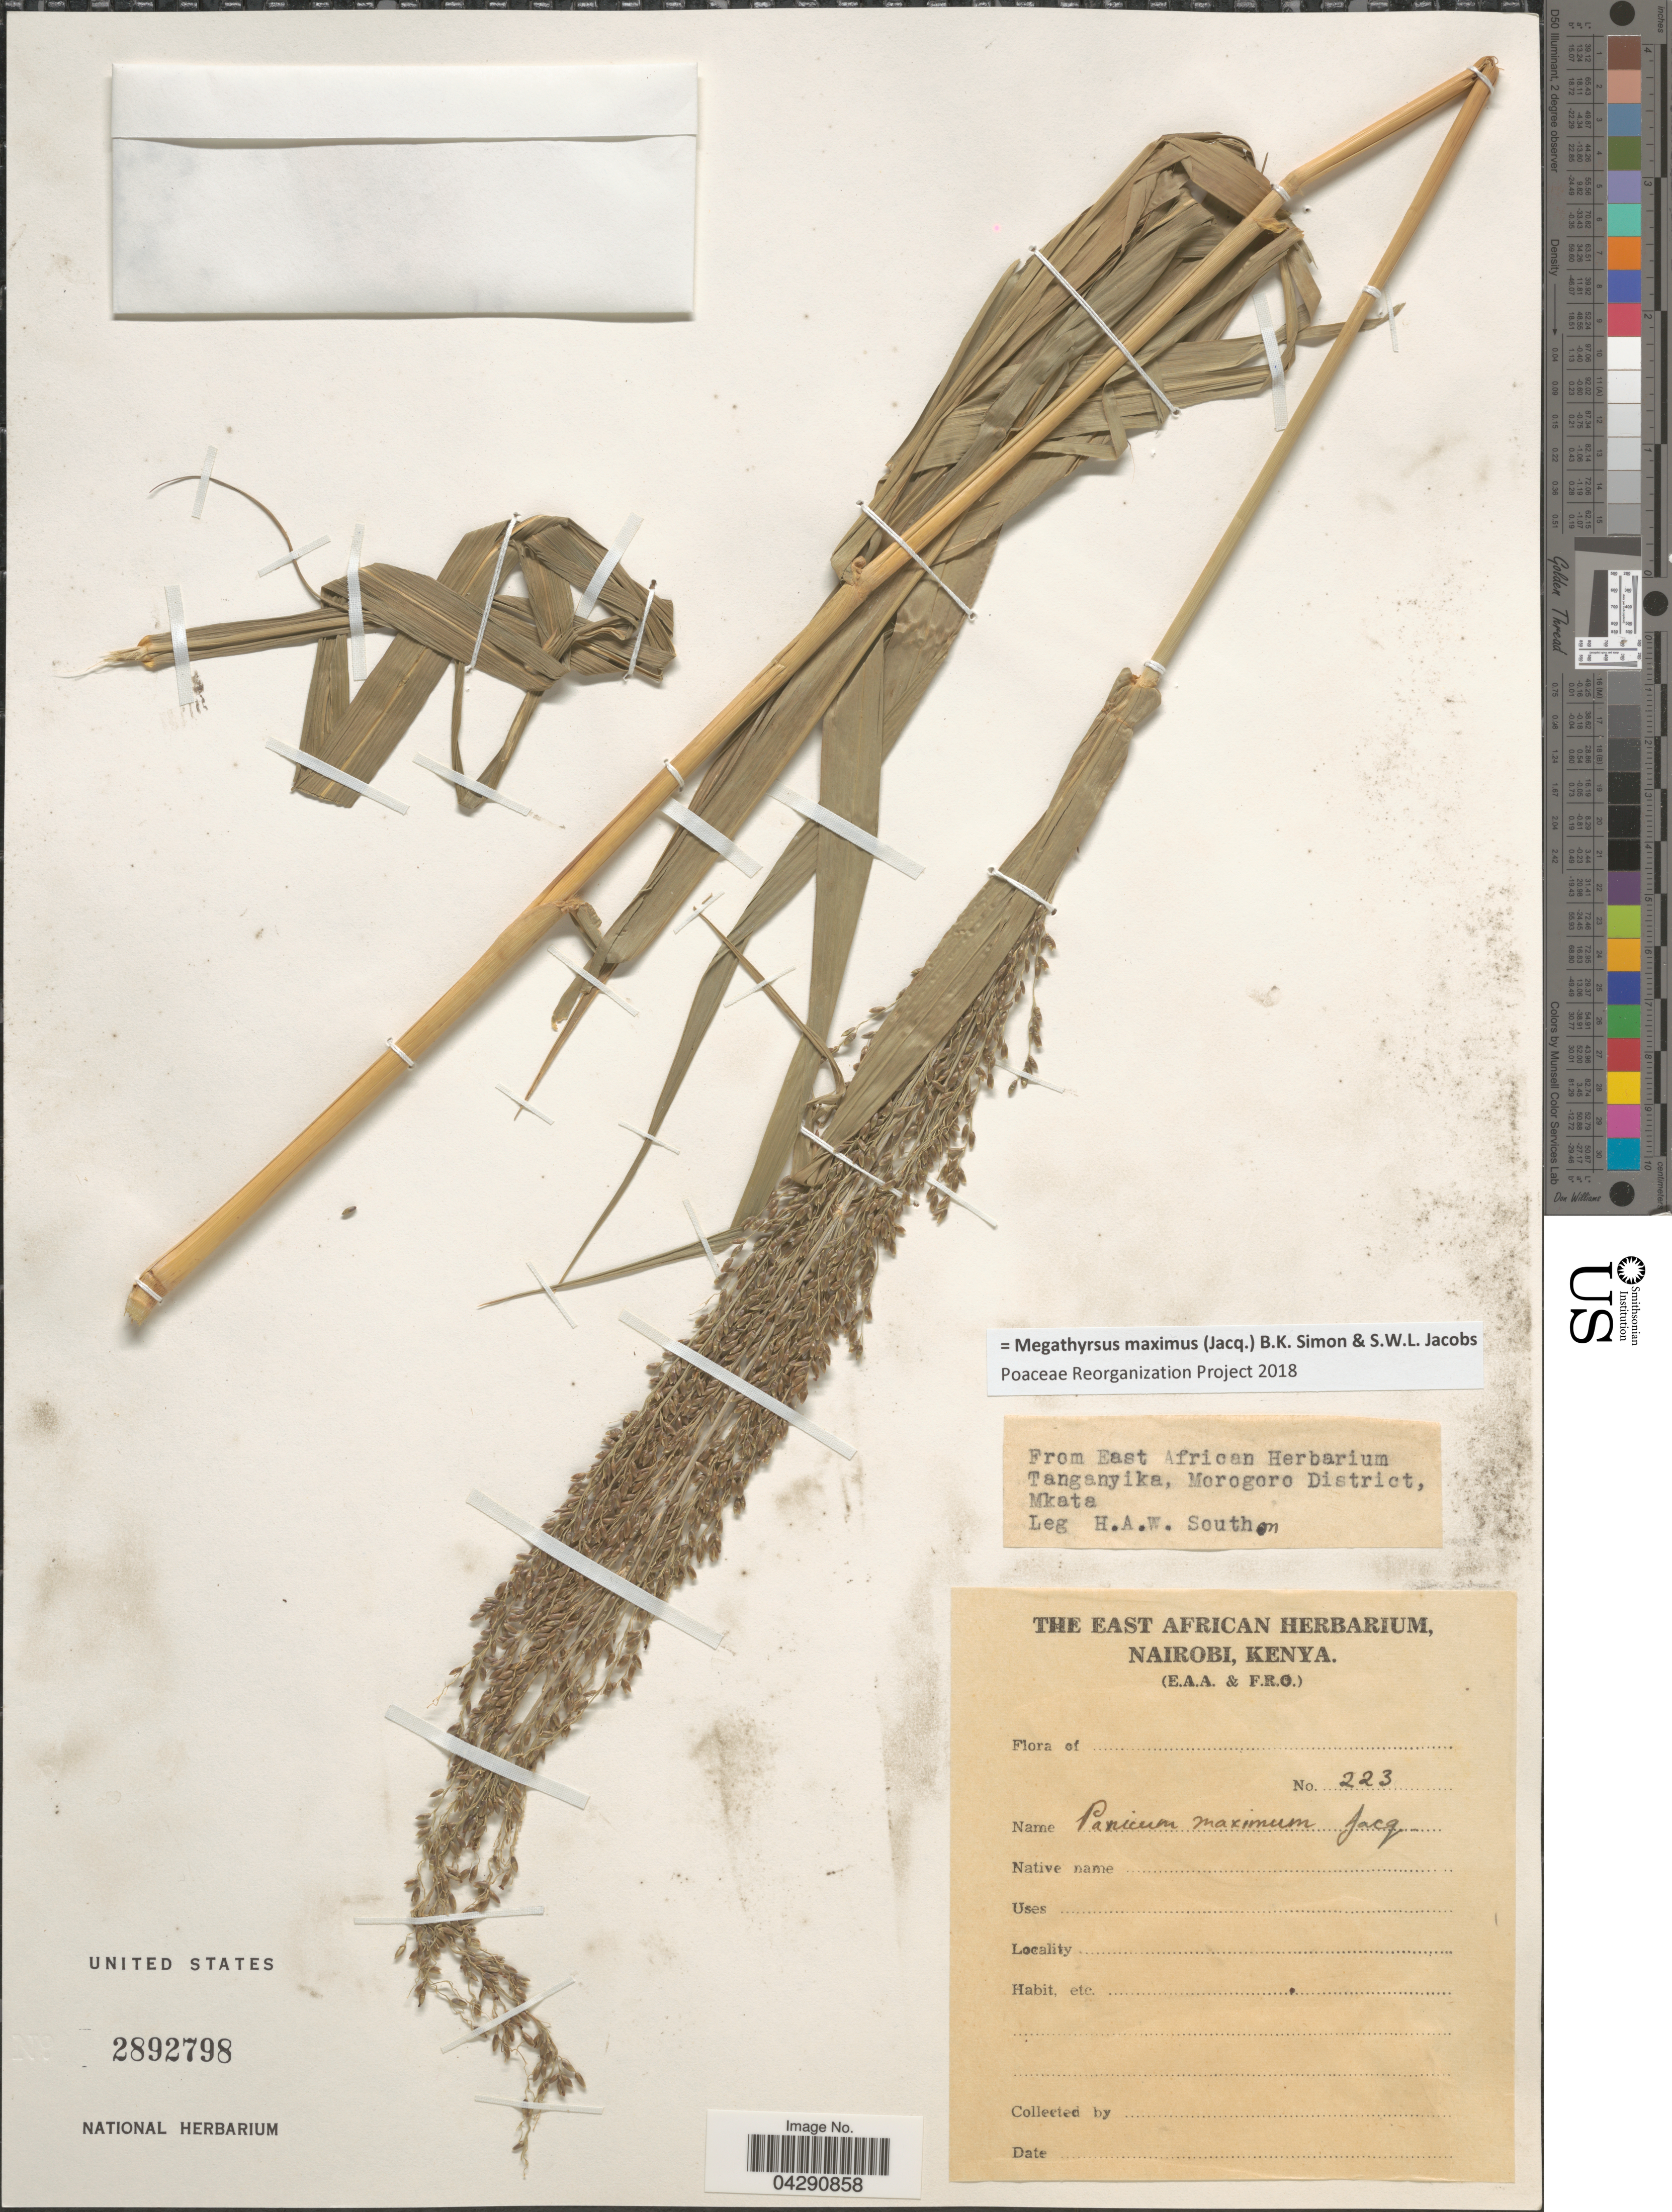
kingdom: Plantae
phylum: Tracheophyta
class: Liliopsida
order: Poales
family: Poaceae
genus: Megathyrsus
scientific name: Megathyrsus maximus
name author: (Jacq.) B.K. Simon & S.W.L. Jacobs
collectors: H. Southon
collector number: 223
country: Tanzania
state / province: Morogoro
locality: Tanganyika, Morogoro District, Mkata.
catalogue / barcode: US 2892798